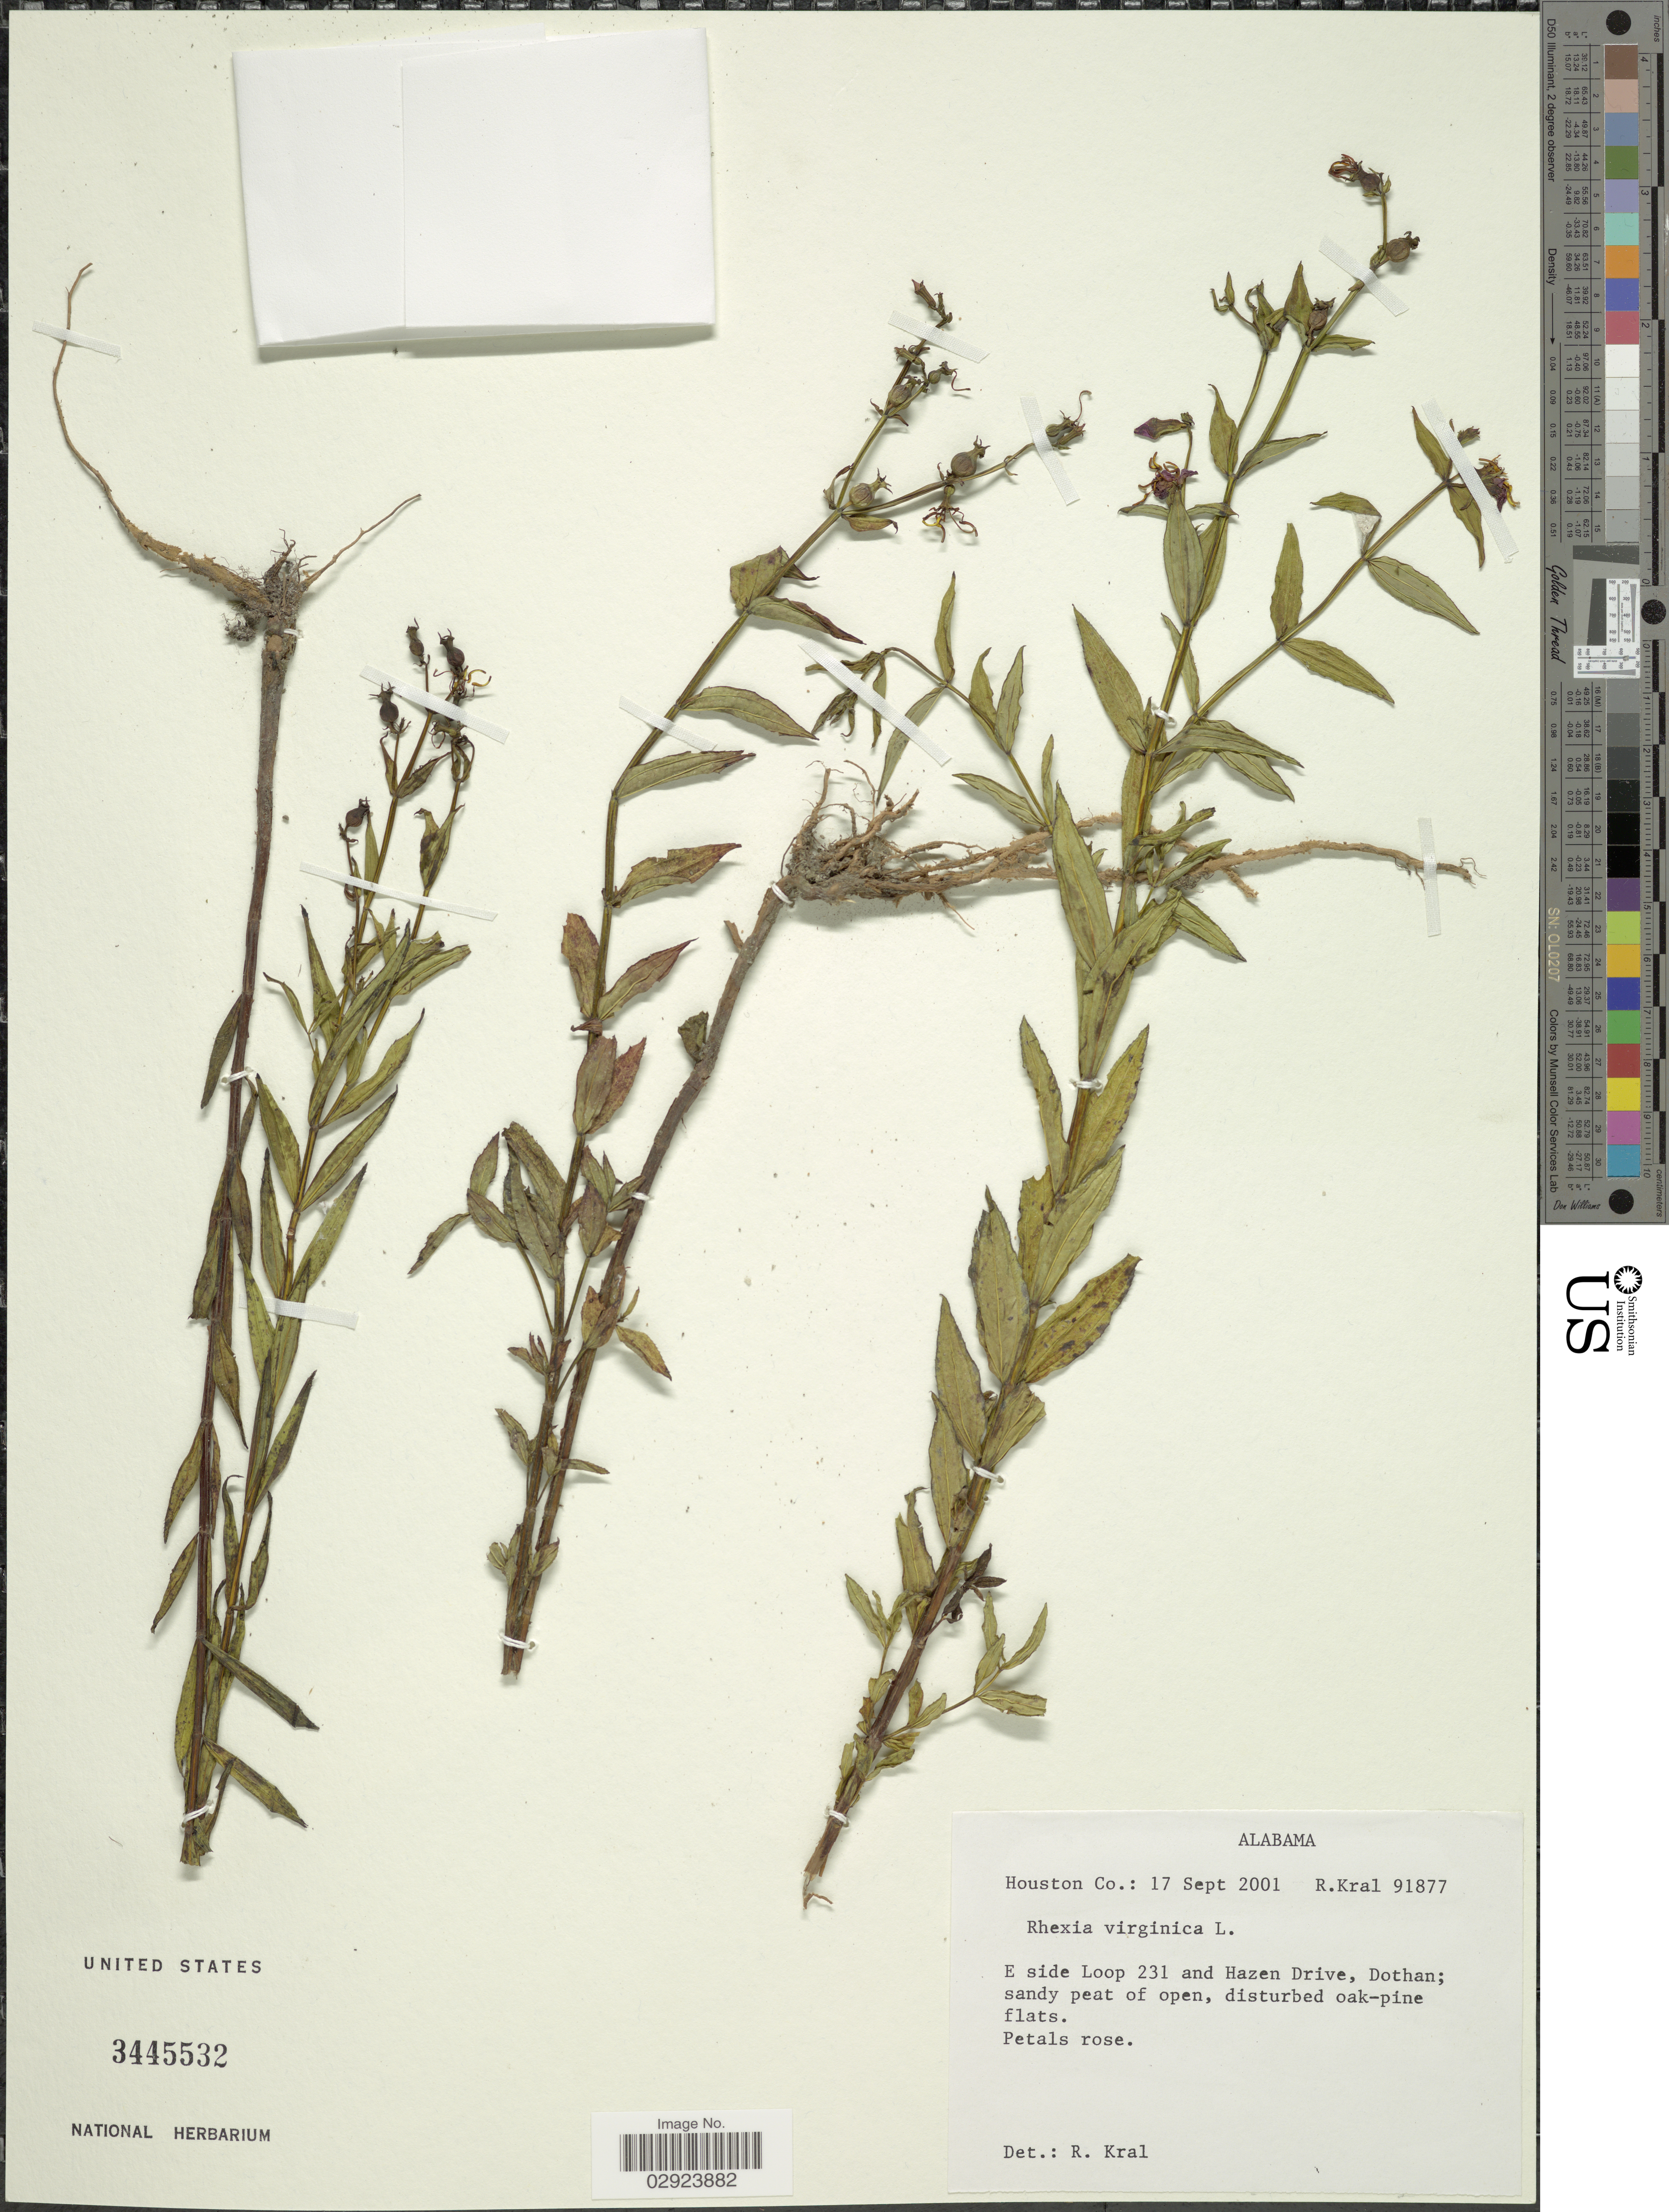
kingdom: Plantae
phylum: Tracheophyta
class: Magnoliopsida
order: Myrtales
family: Melastomataceae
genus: Rhexia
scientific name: Rhexia virginica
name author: L.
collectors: R. Kral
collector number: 91877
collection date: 2001-09-17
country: United States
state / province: Alabama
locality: Housten Co.: E side Loop 231 and Hazen Drive, Dothan; sandy peat op open, disturbed oak-pine flats.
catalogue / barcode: US 3445532